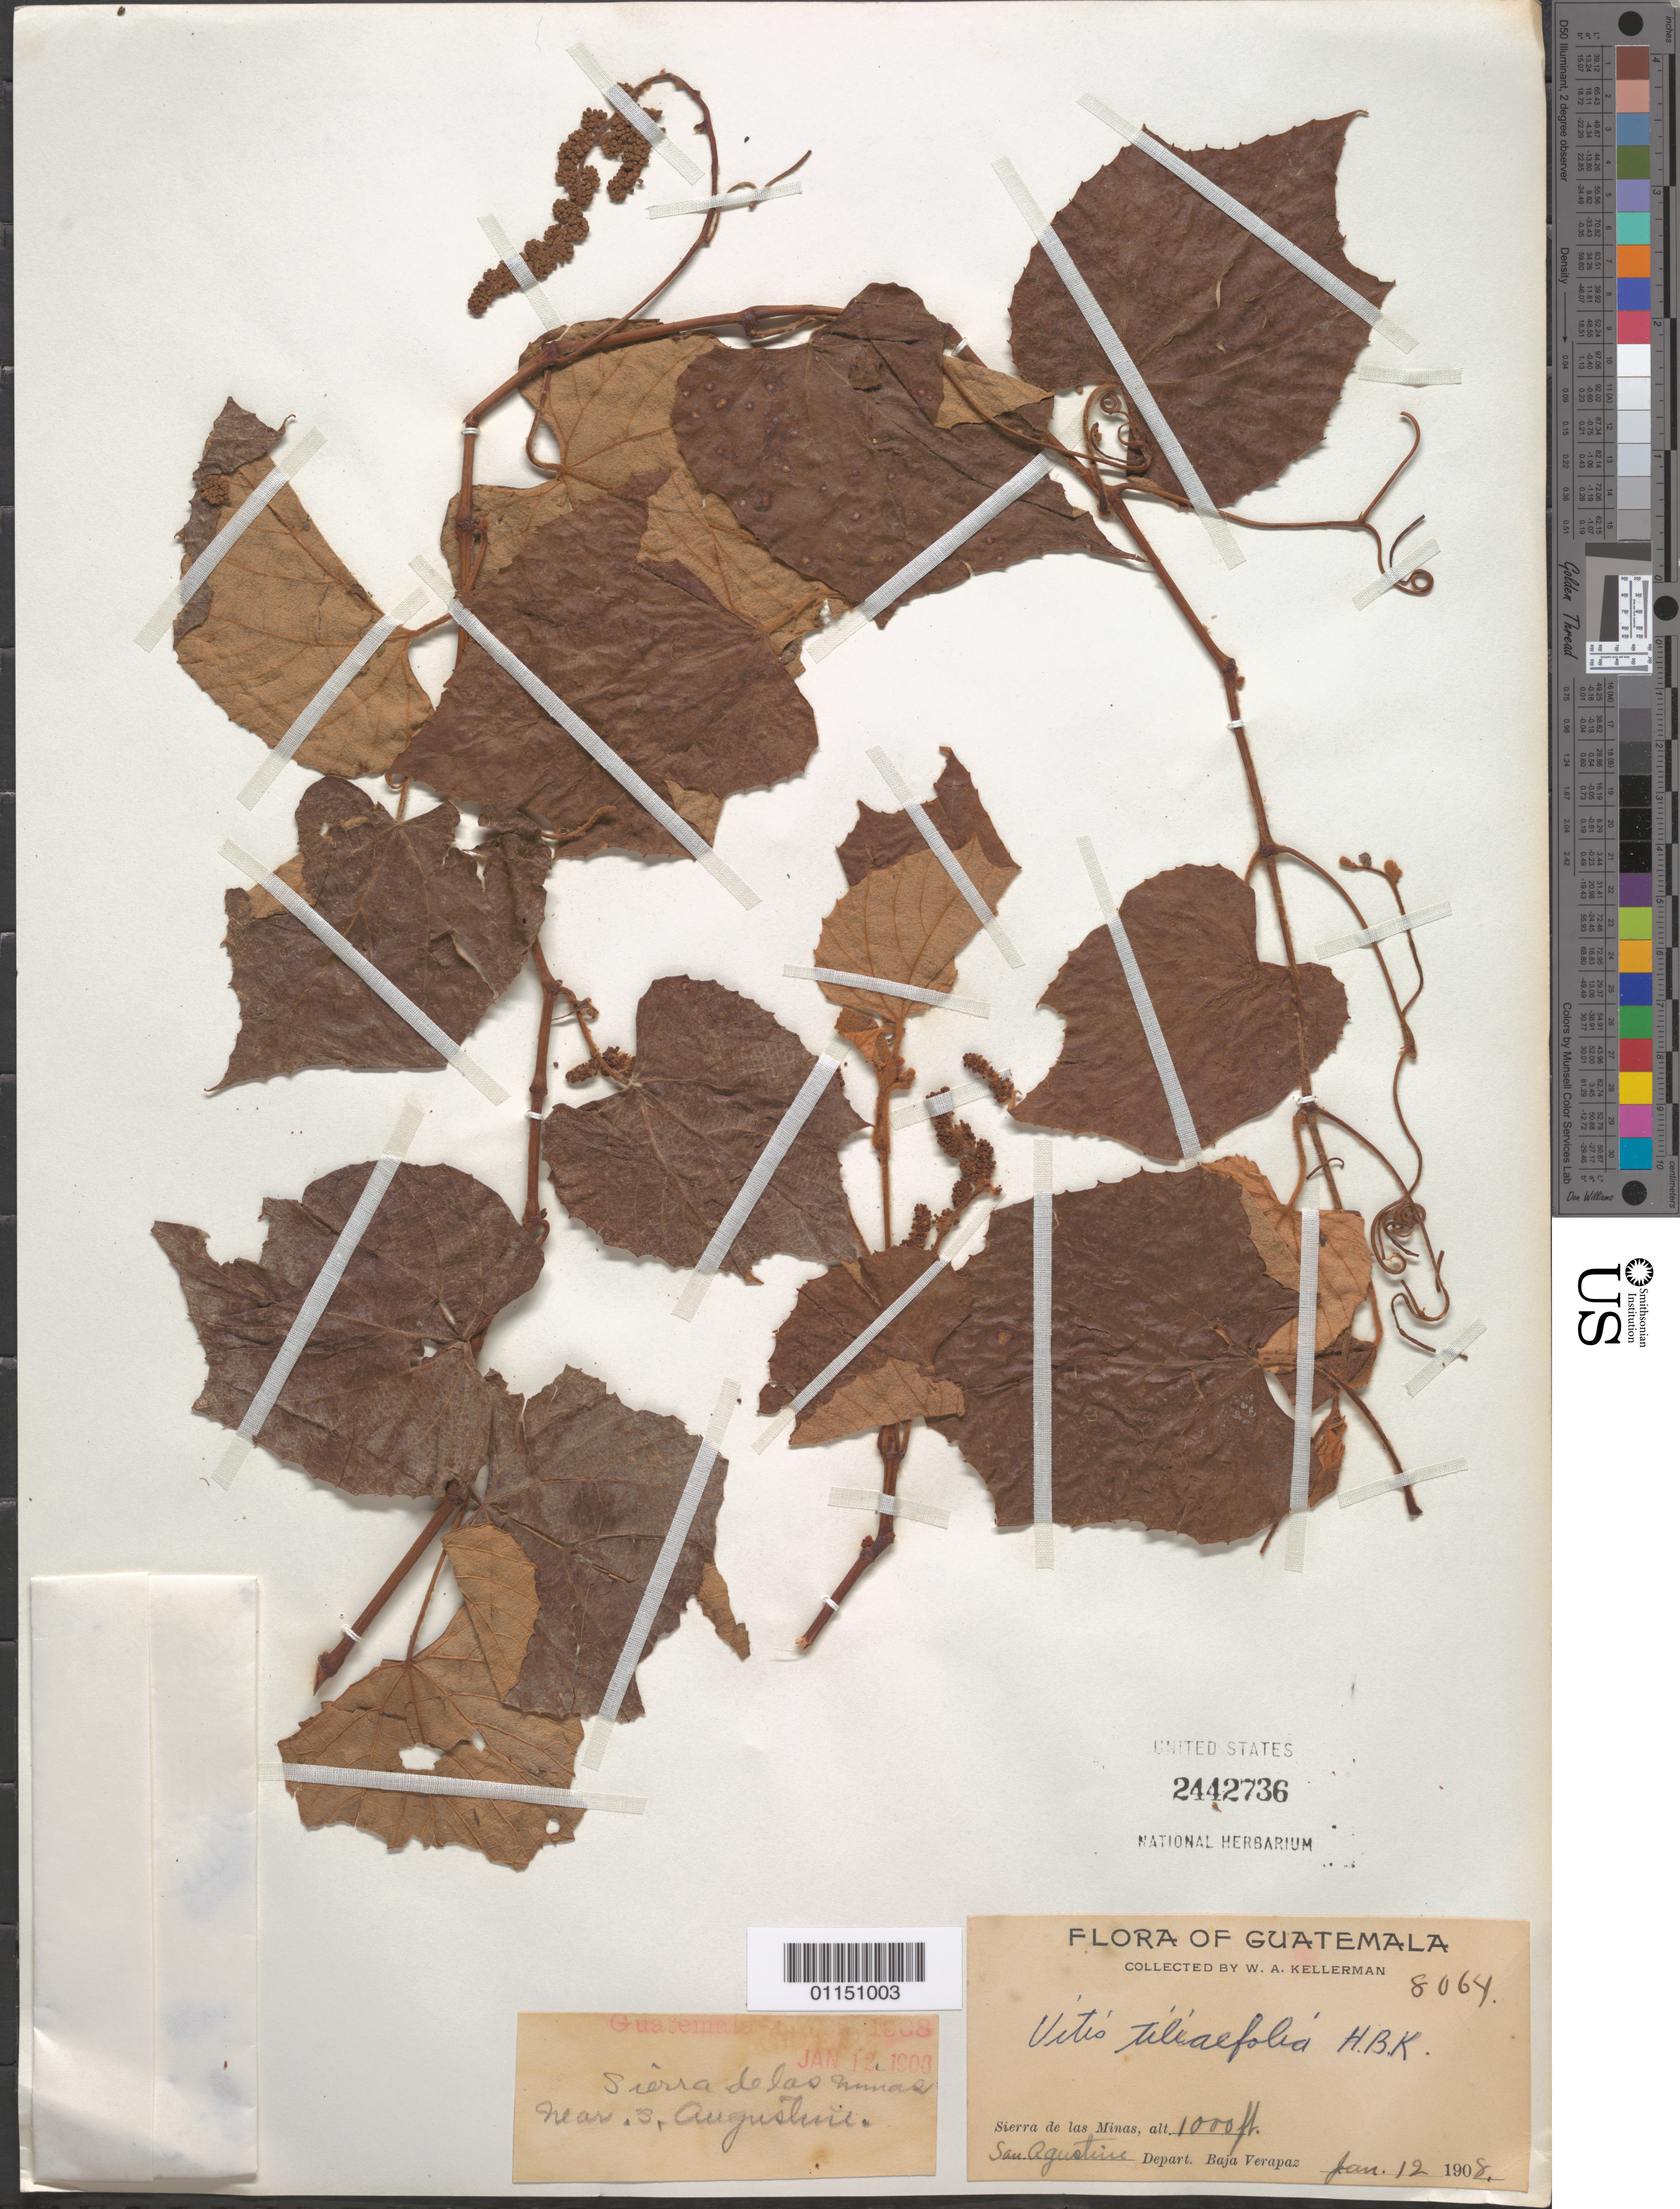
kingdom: Plantae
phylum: Tracheophyta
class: Magnoliopsida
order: Vitales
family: Vitaceae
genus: Vitis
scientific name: Vitis tiliaefolia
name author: Willd.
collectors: W. A. Kellerman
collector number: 8064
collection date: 1908-01-12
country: Guatemala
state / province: Baja Verapaz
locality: Sierra de las Minas.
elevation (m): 305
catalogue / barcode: US 2442736